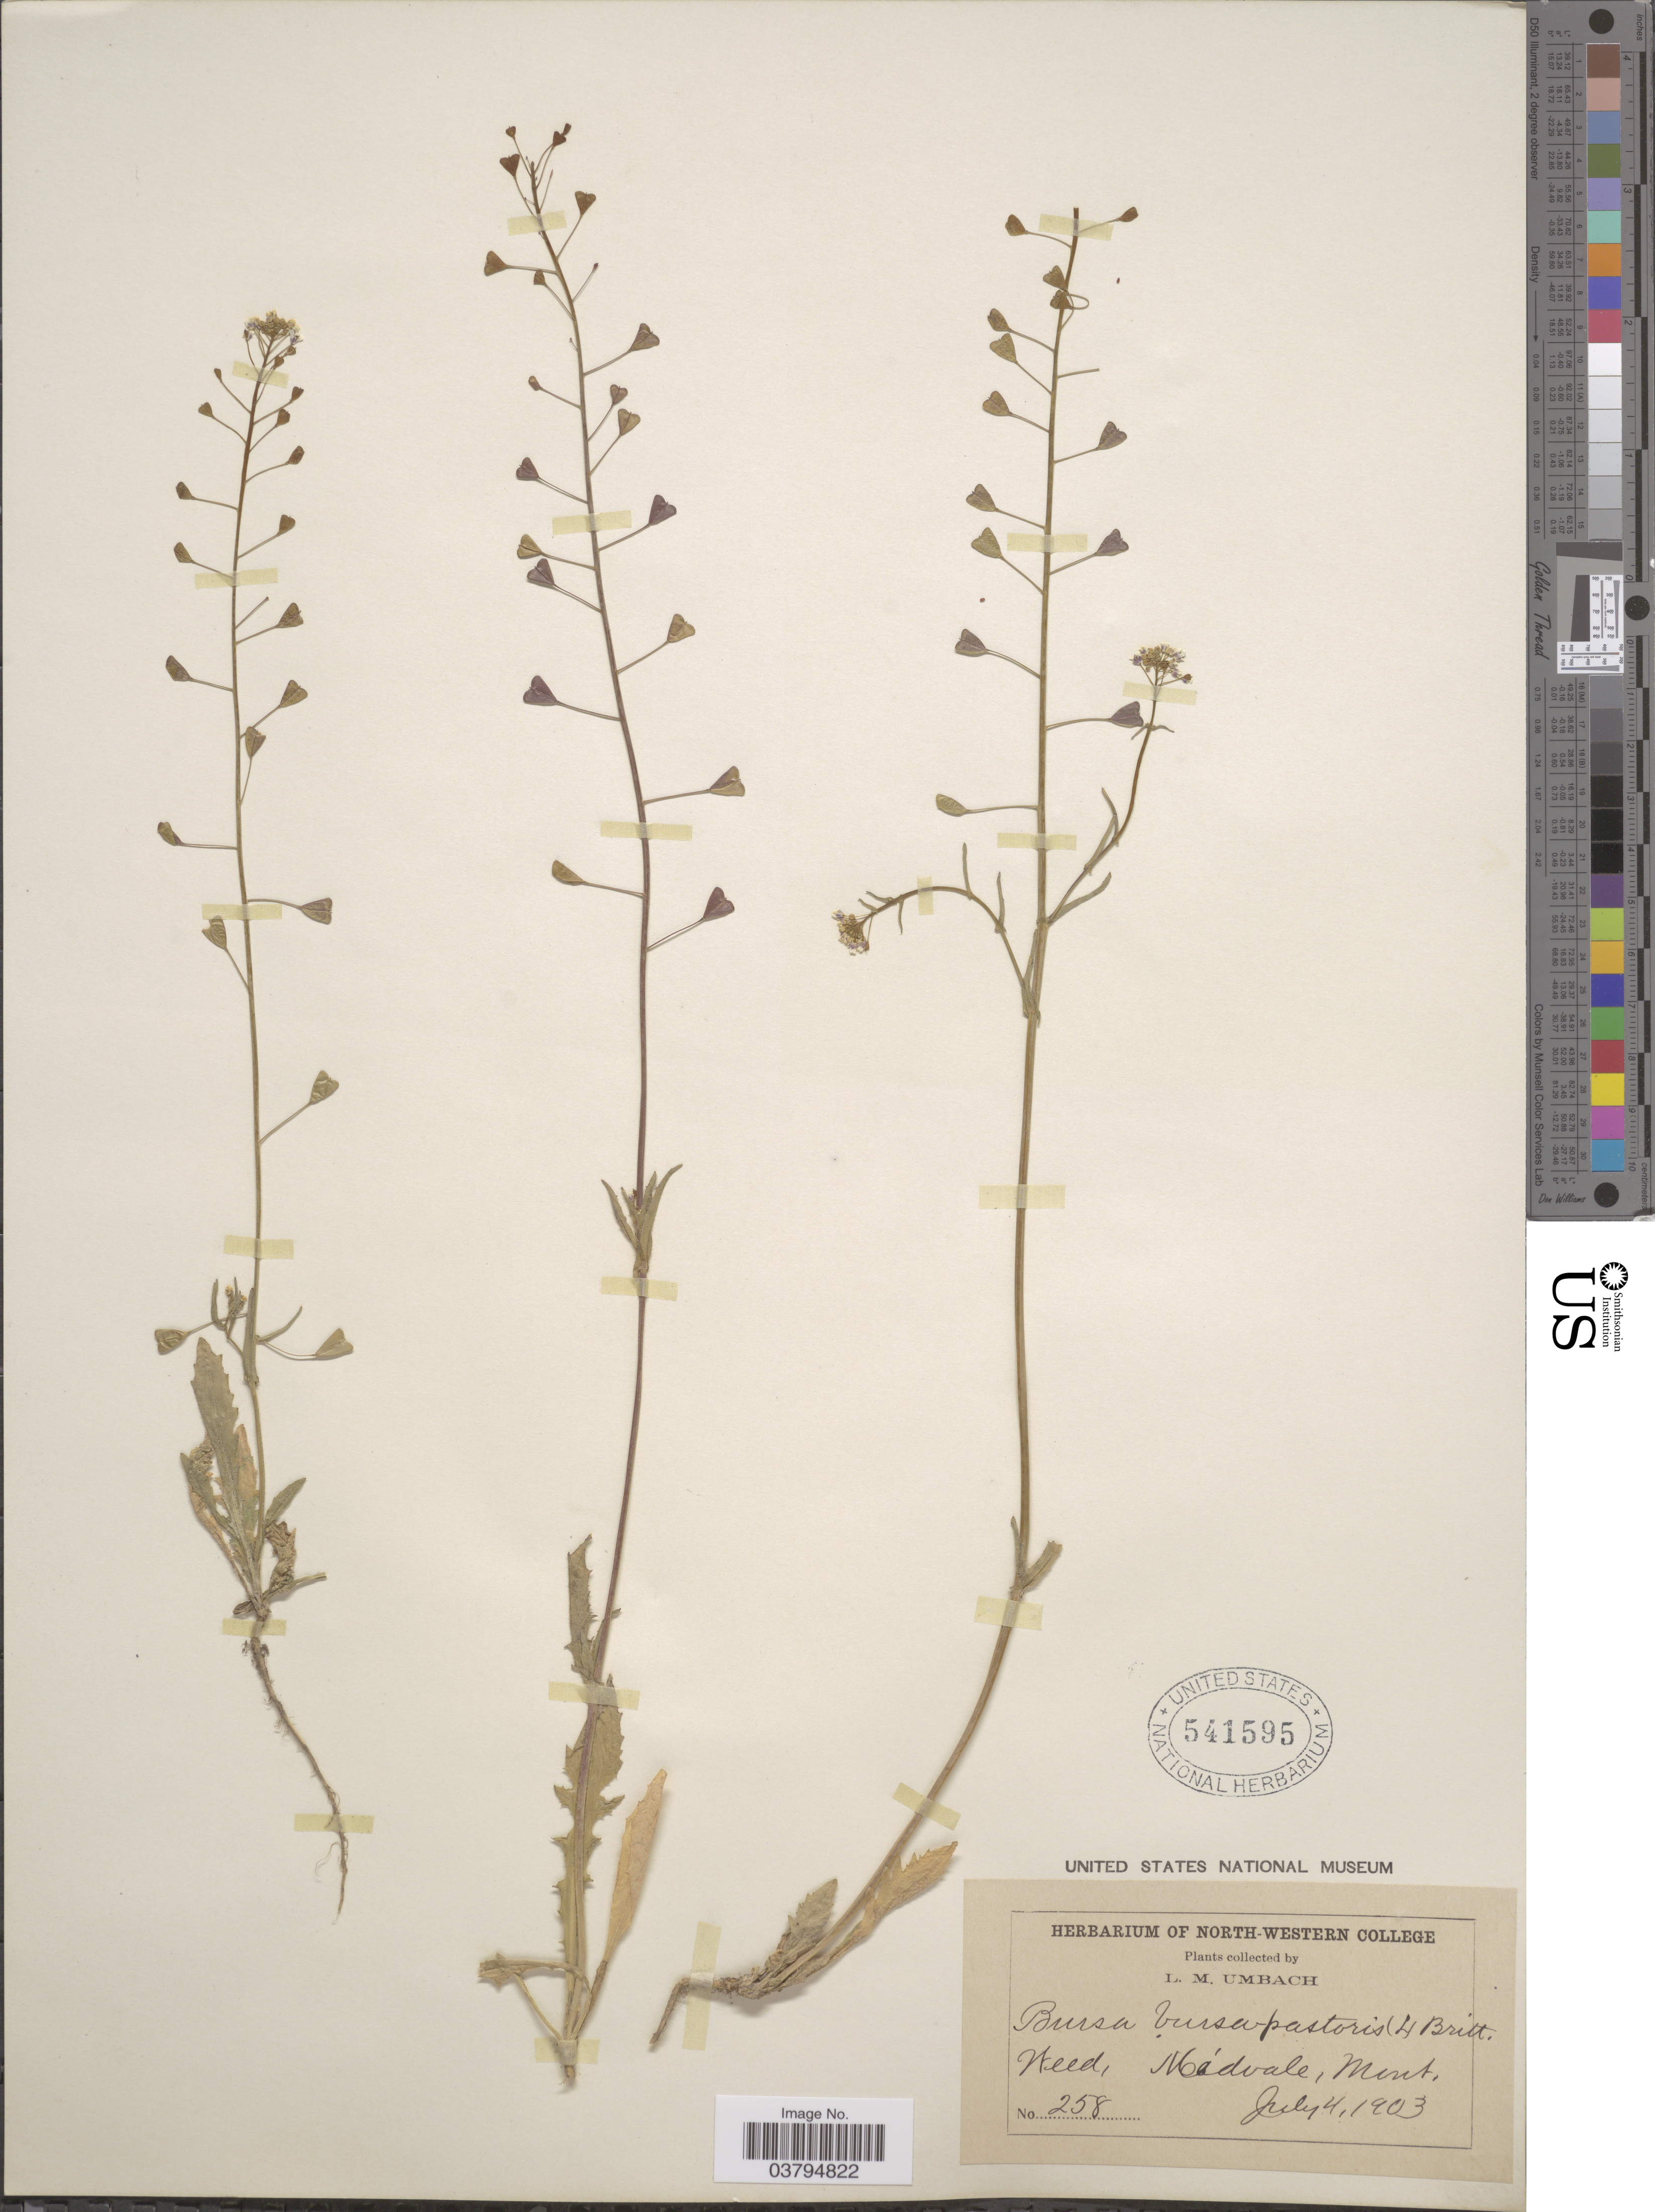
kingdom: Plantae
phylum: Tracheophyta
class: Magnoliopsida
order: Brassicales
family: Brassicaceae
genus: Capsella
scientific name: Capsella bursa-pastoris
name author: (L.) Medik.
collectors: L. M. Umbach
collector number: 258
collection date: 1903-07-04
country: United States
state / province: Montana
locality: Midvale.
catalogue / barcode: US 541595